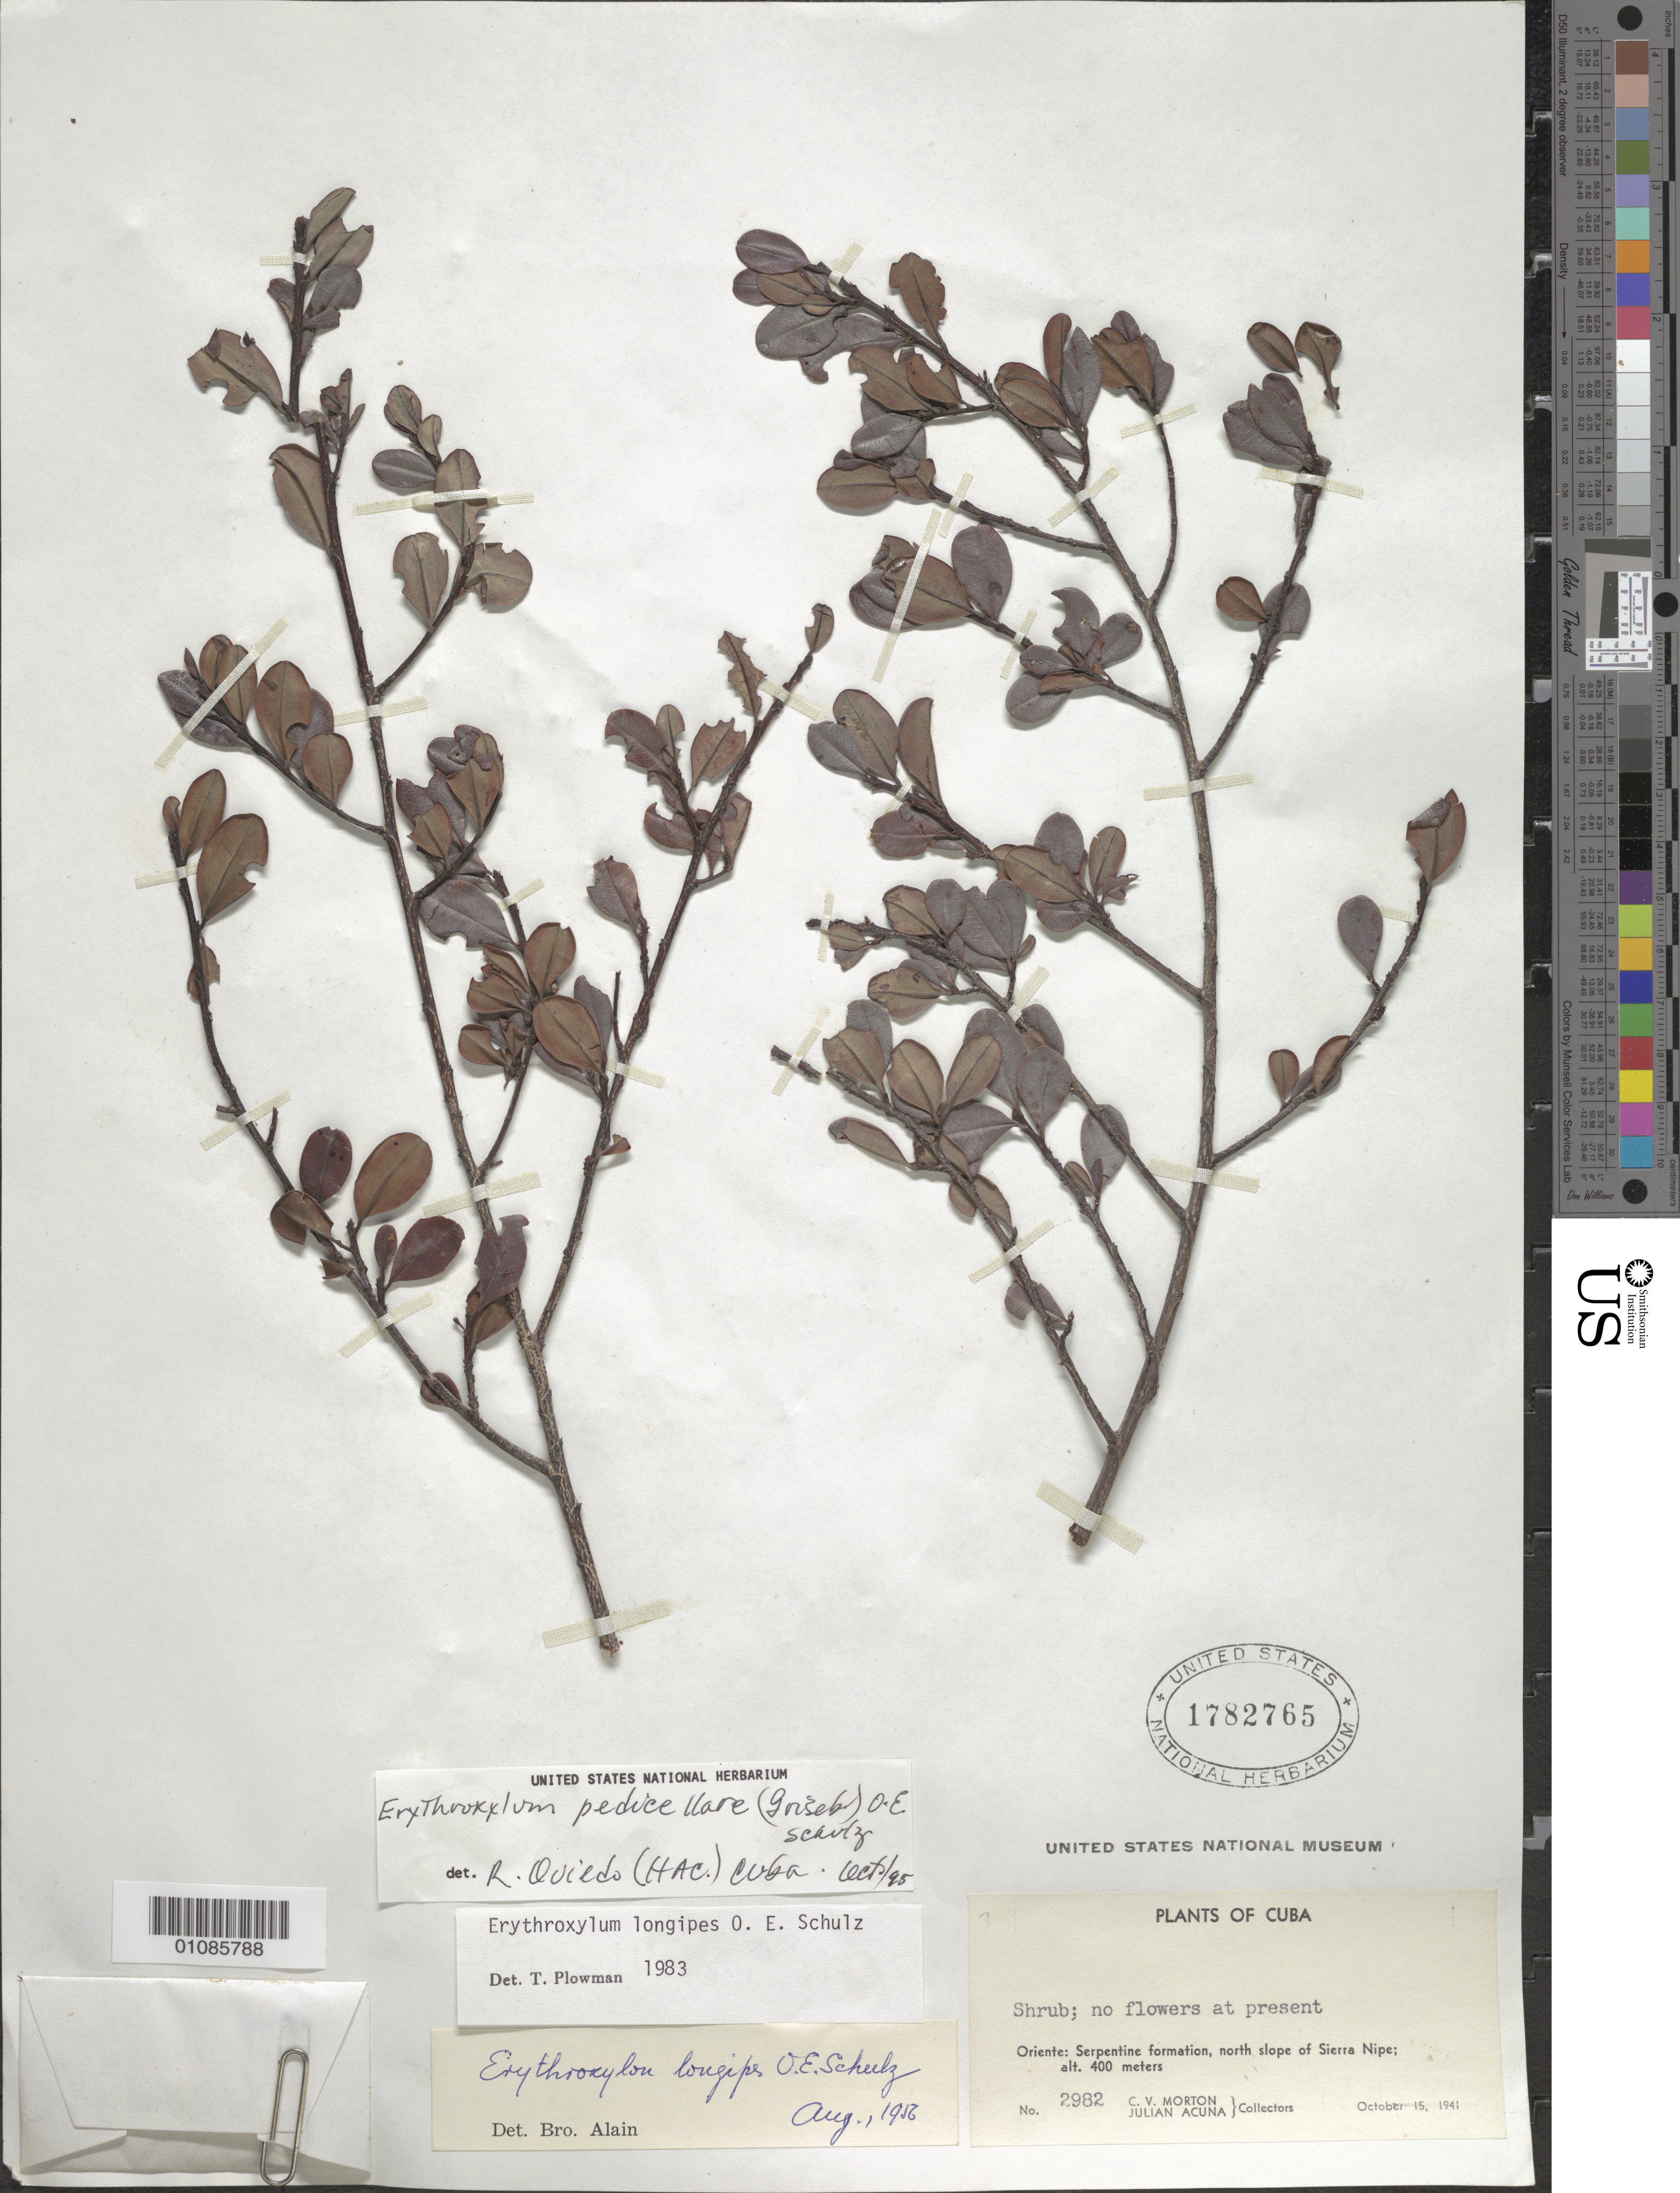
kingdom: Plantae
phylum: Tracheophyta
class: Magnoliopsida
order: Malpighiales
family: Erythroxylaceae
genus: Erythroxylum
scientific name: Erythroxylum pedicellare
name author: (Griseb.) O.E. Schulz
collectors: C. V. Morton & J. Acuña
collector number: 2982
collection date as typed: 15 Oct 1941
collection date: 1941-10-15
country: Cuba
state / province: Holguín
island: Cuba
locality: Serpentine formation, N slope of Sierra Nipe;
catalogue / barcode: US 1782765